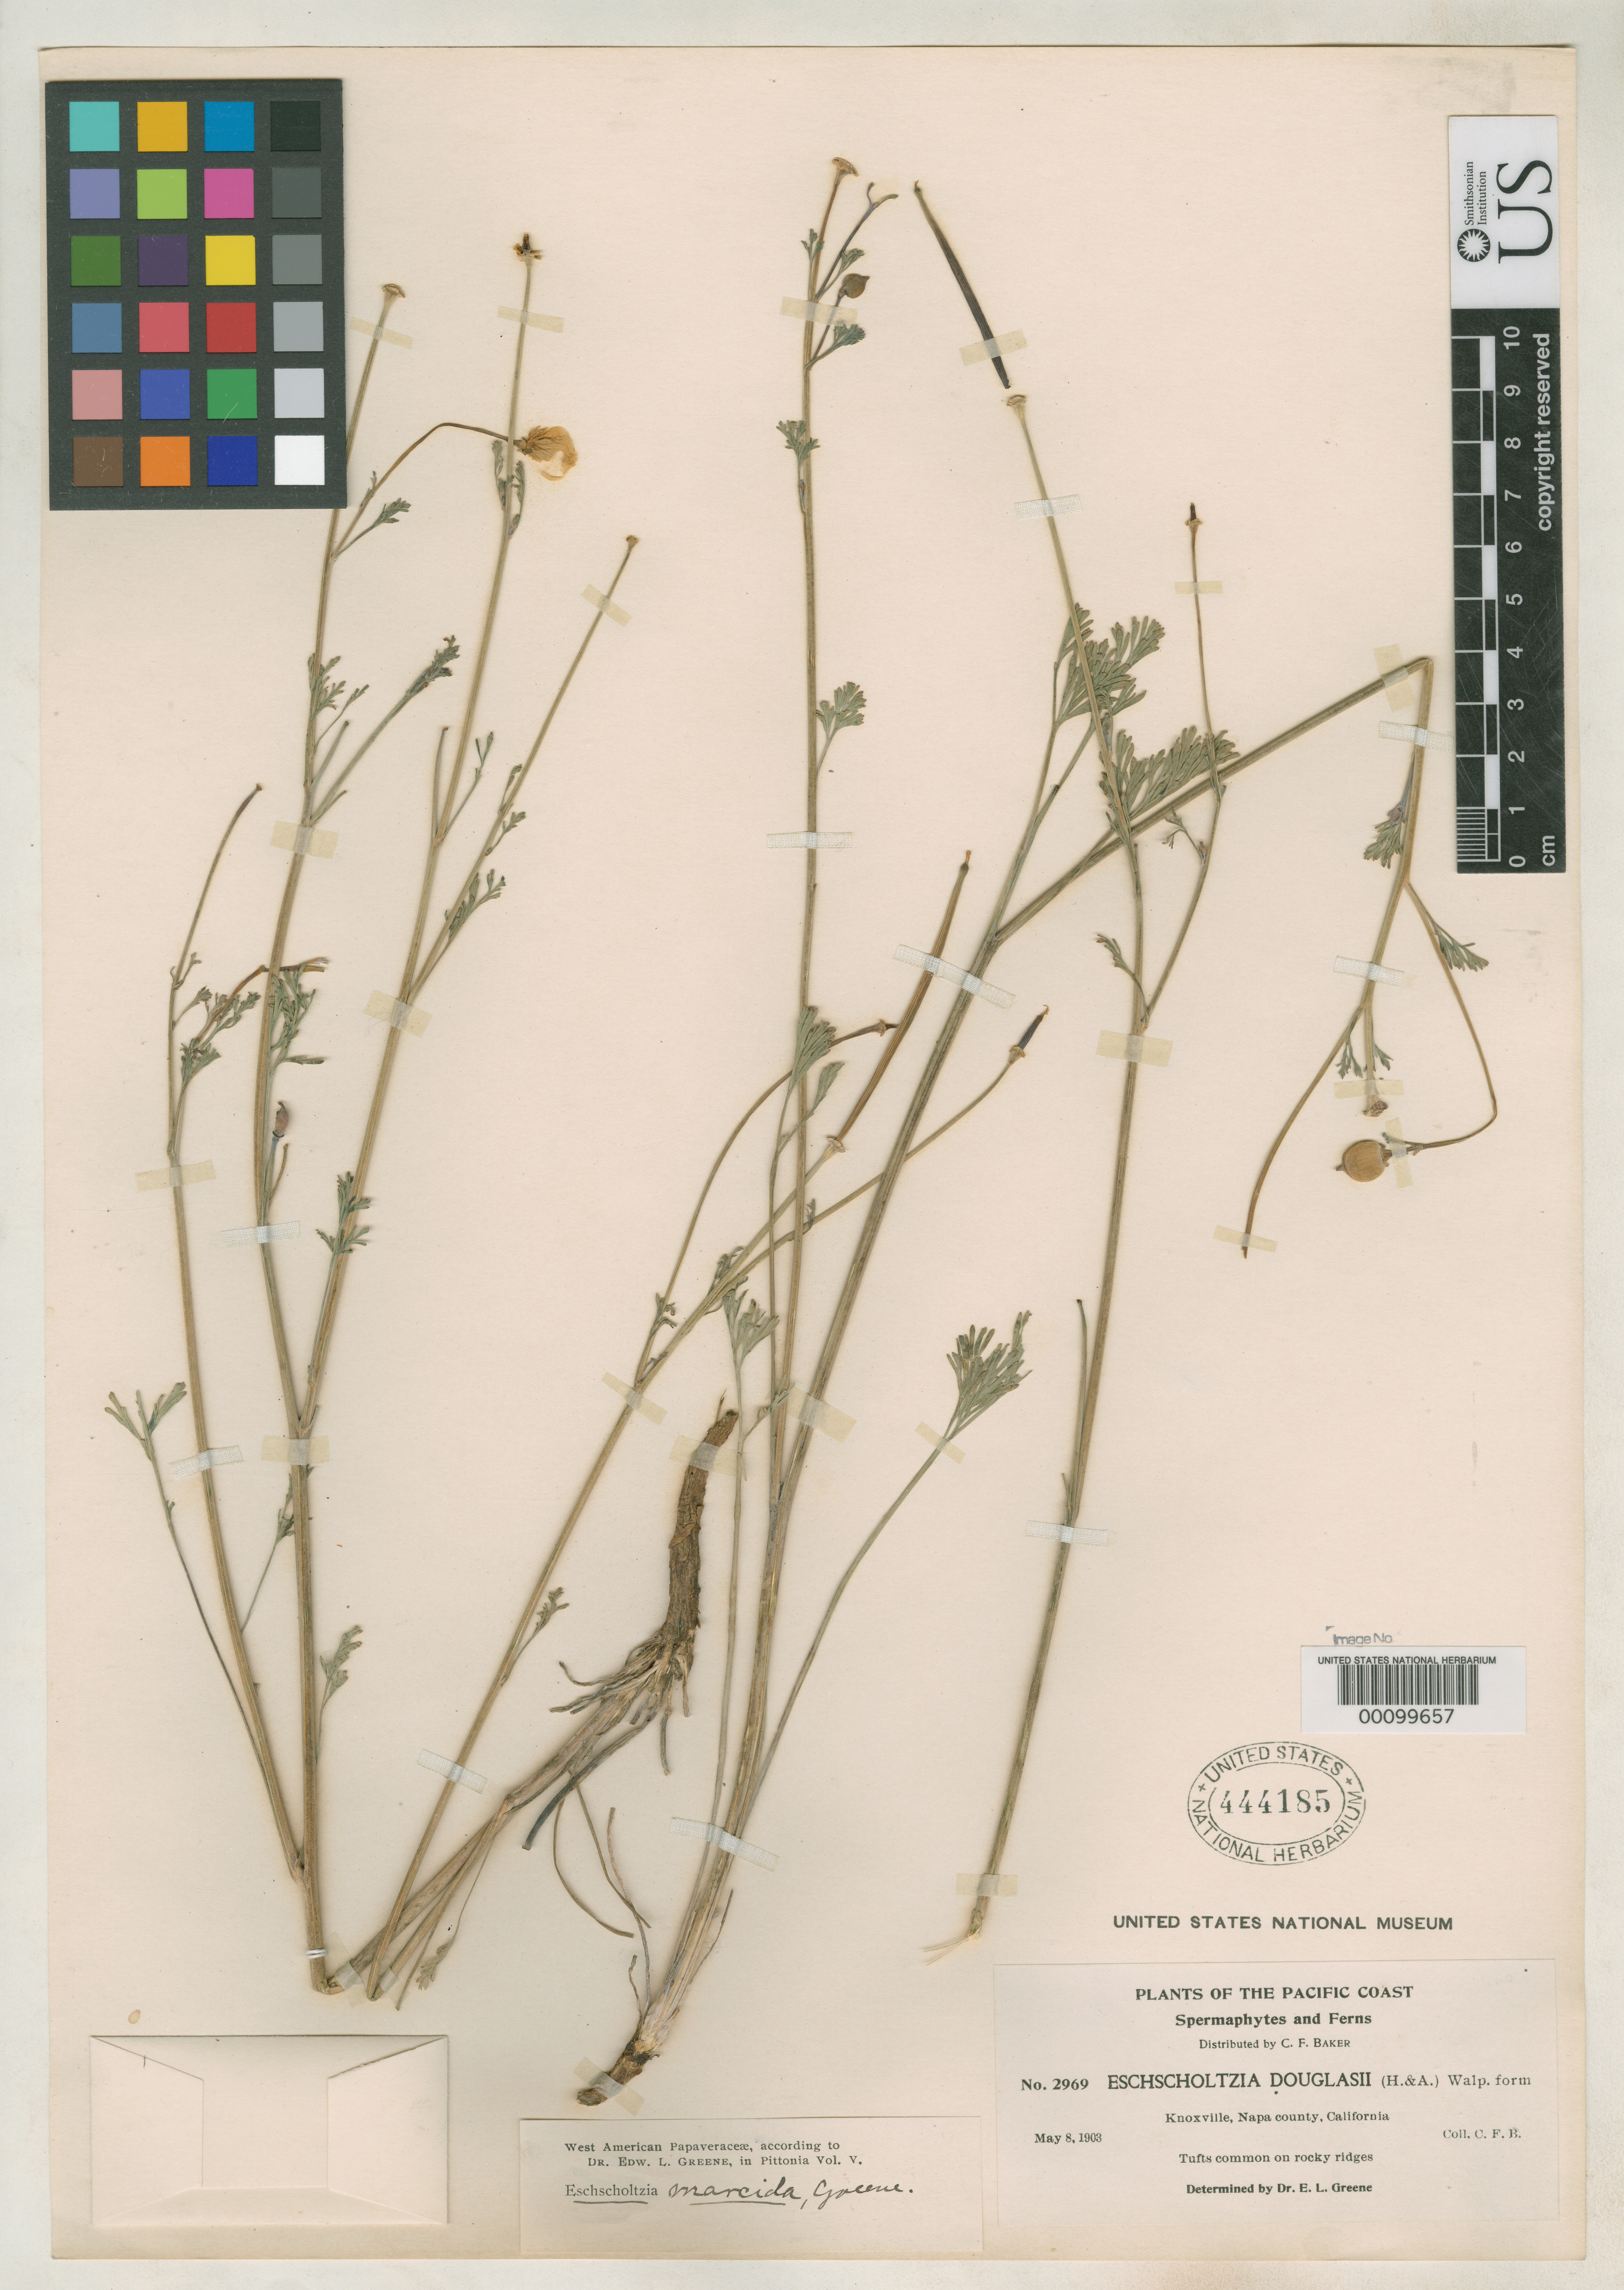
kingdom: Plantae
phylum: Tracheophyta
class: Magnoliopsida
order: Ranunculales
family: Papaveraceae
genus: Eschscholzia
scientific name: Eschscholzia marcida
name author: Greene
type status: Isotype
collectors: C. F. Baker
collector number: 2969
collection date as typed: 08 May 1903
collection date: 1903-05-08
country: United States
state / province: California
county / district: Napa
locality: Knoxsville.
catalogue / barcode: US 444185